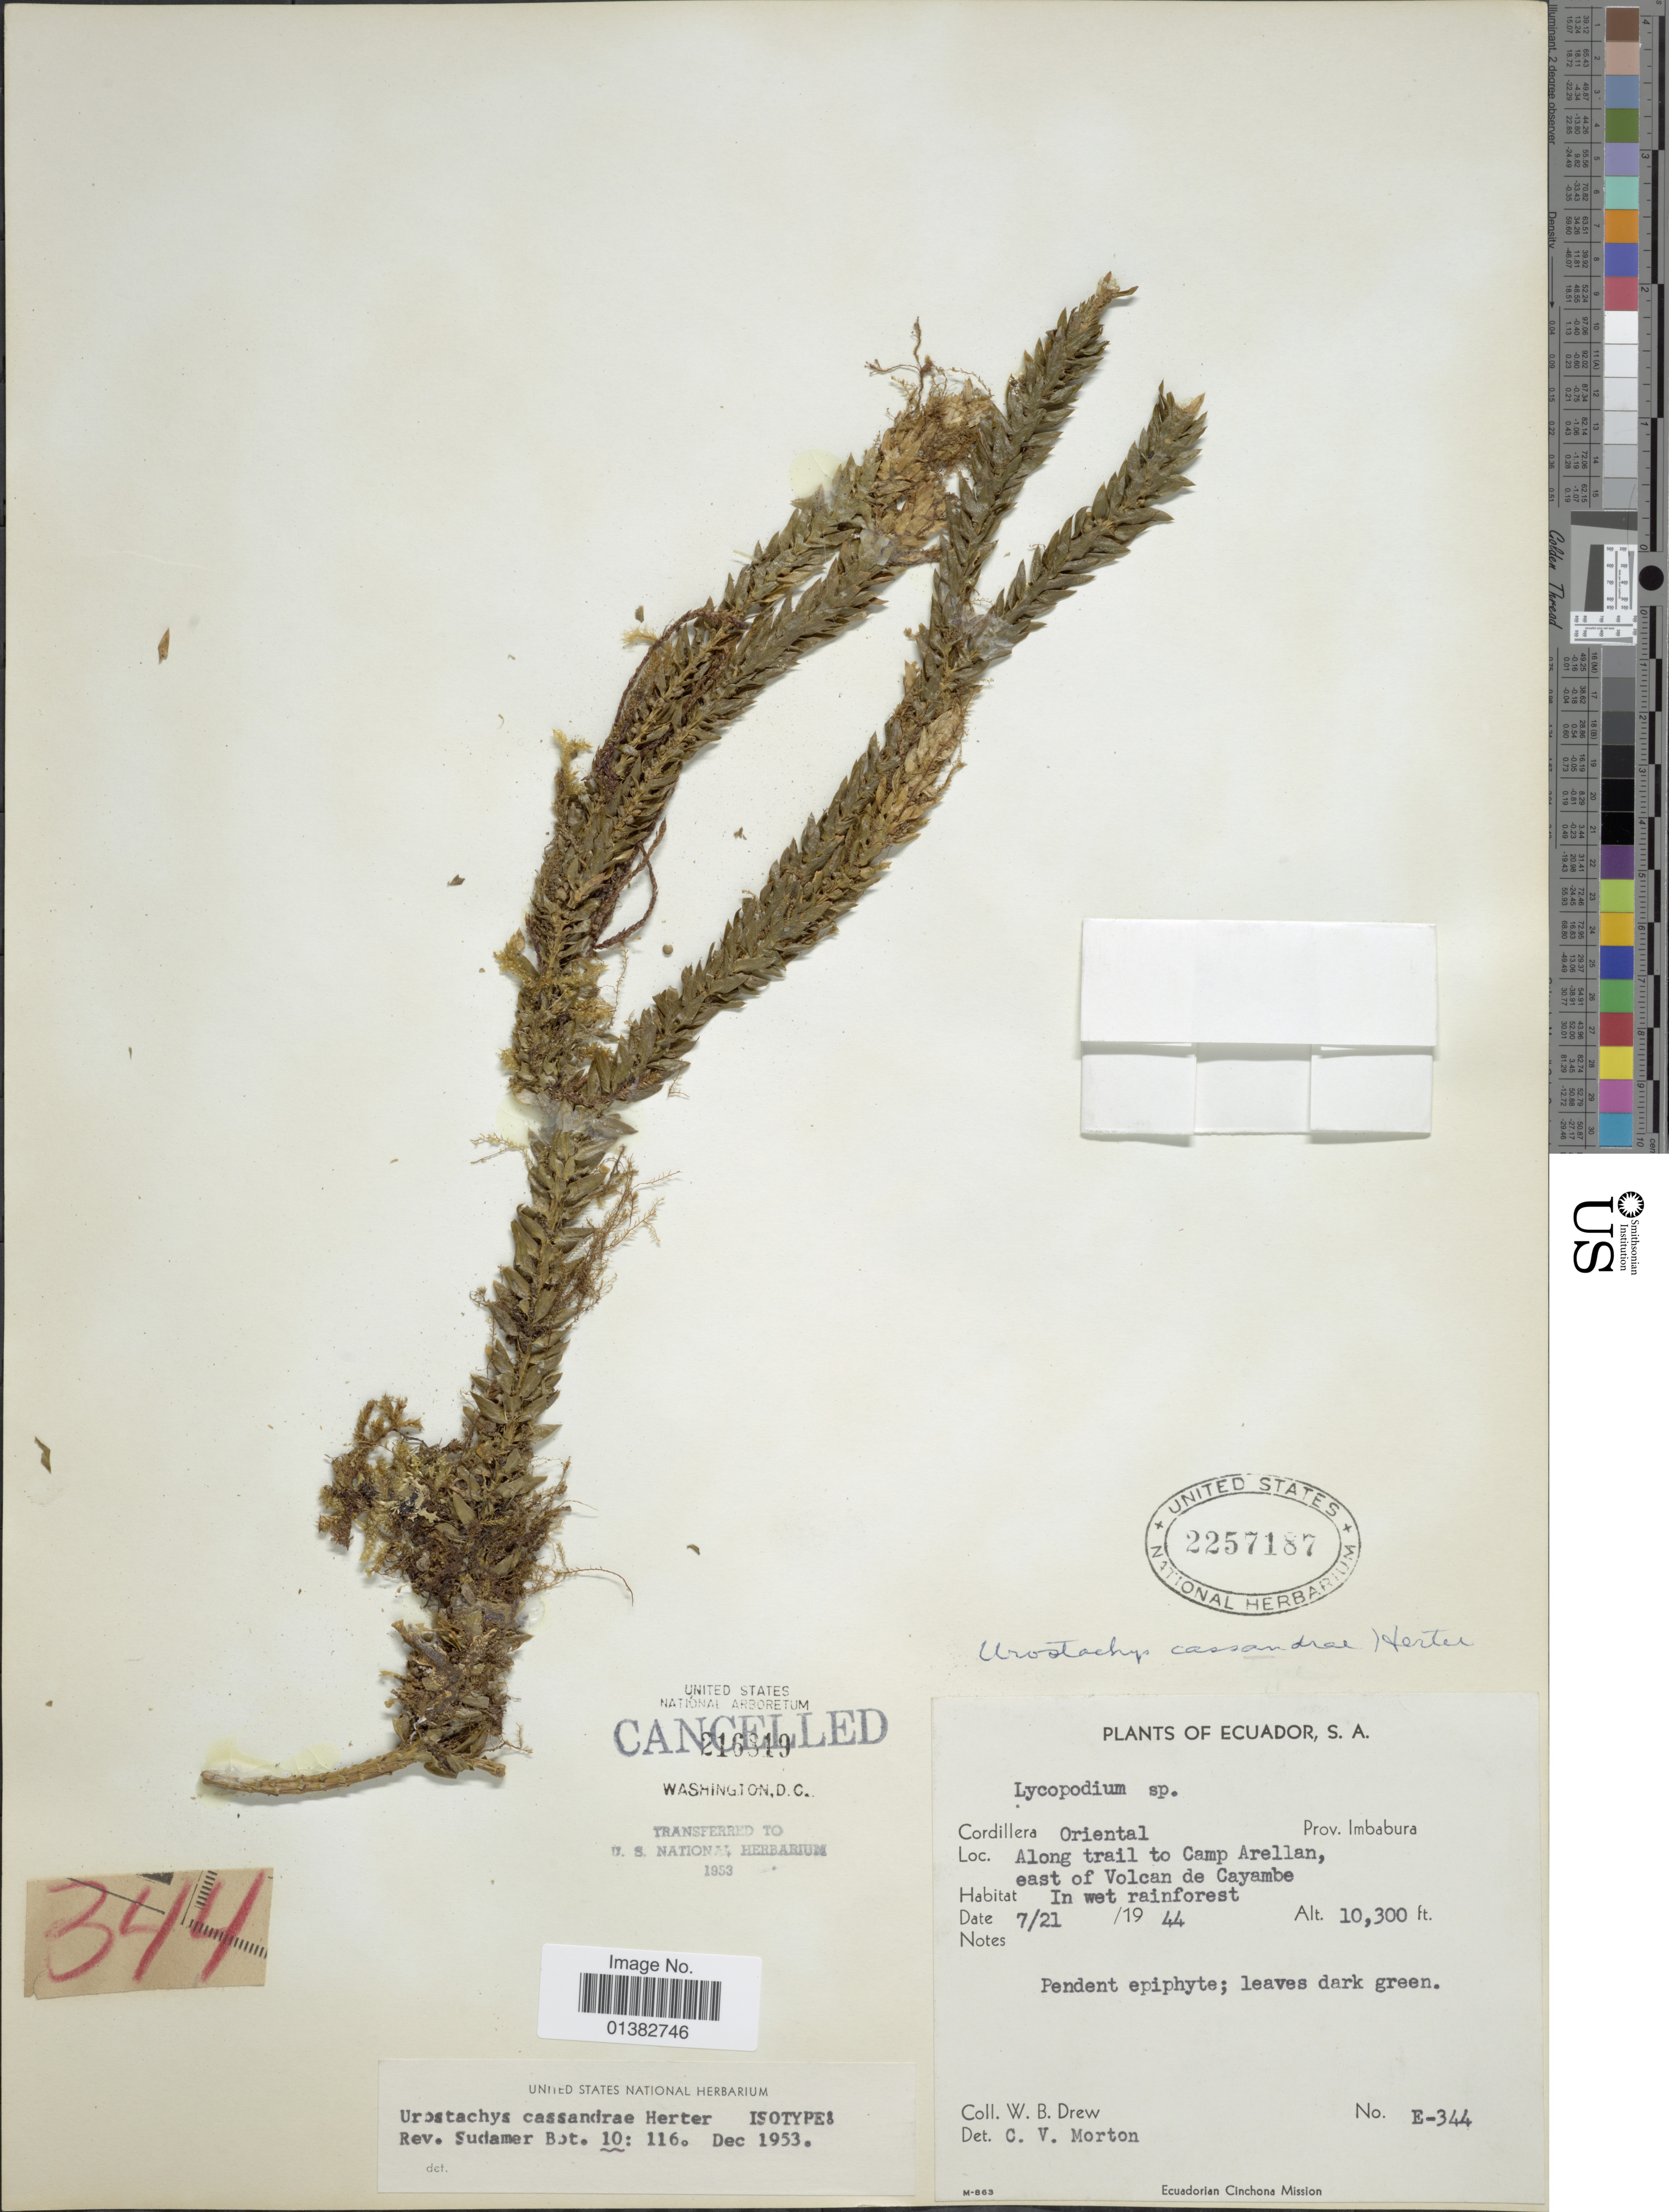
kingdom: Plantae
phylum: Tracheophyta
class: Lycopodiopsida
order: Lycopodiales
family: Lycopodiaceae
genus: Phlegmariurus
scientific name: Phlegmariurus rosenstockianus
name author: (Herter) B. Øllg.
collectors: W. B. Drew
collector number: E-344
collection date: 1944-07-21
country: Ecuador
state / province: Imbabura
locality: Cordillera Oriental, Along trail to Camp Arellan, east of Volcan de Cayambe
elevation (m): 3139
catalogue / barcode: US 2257187